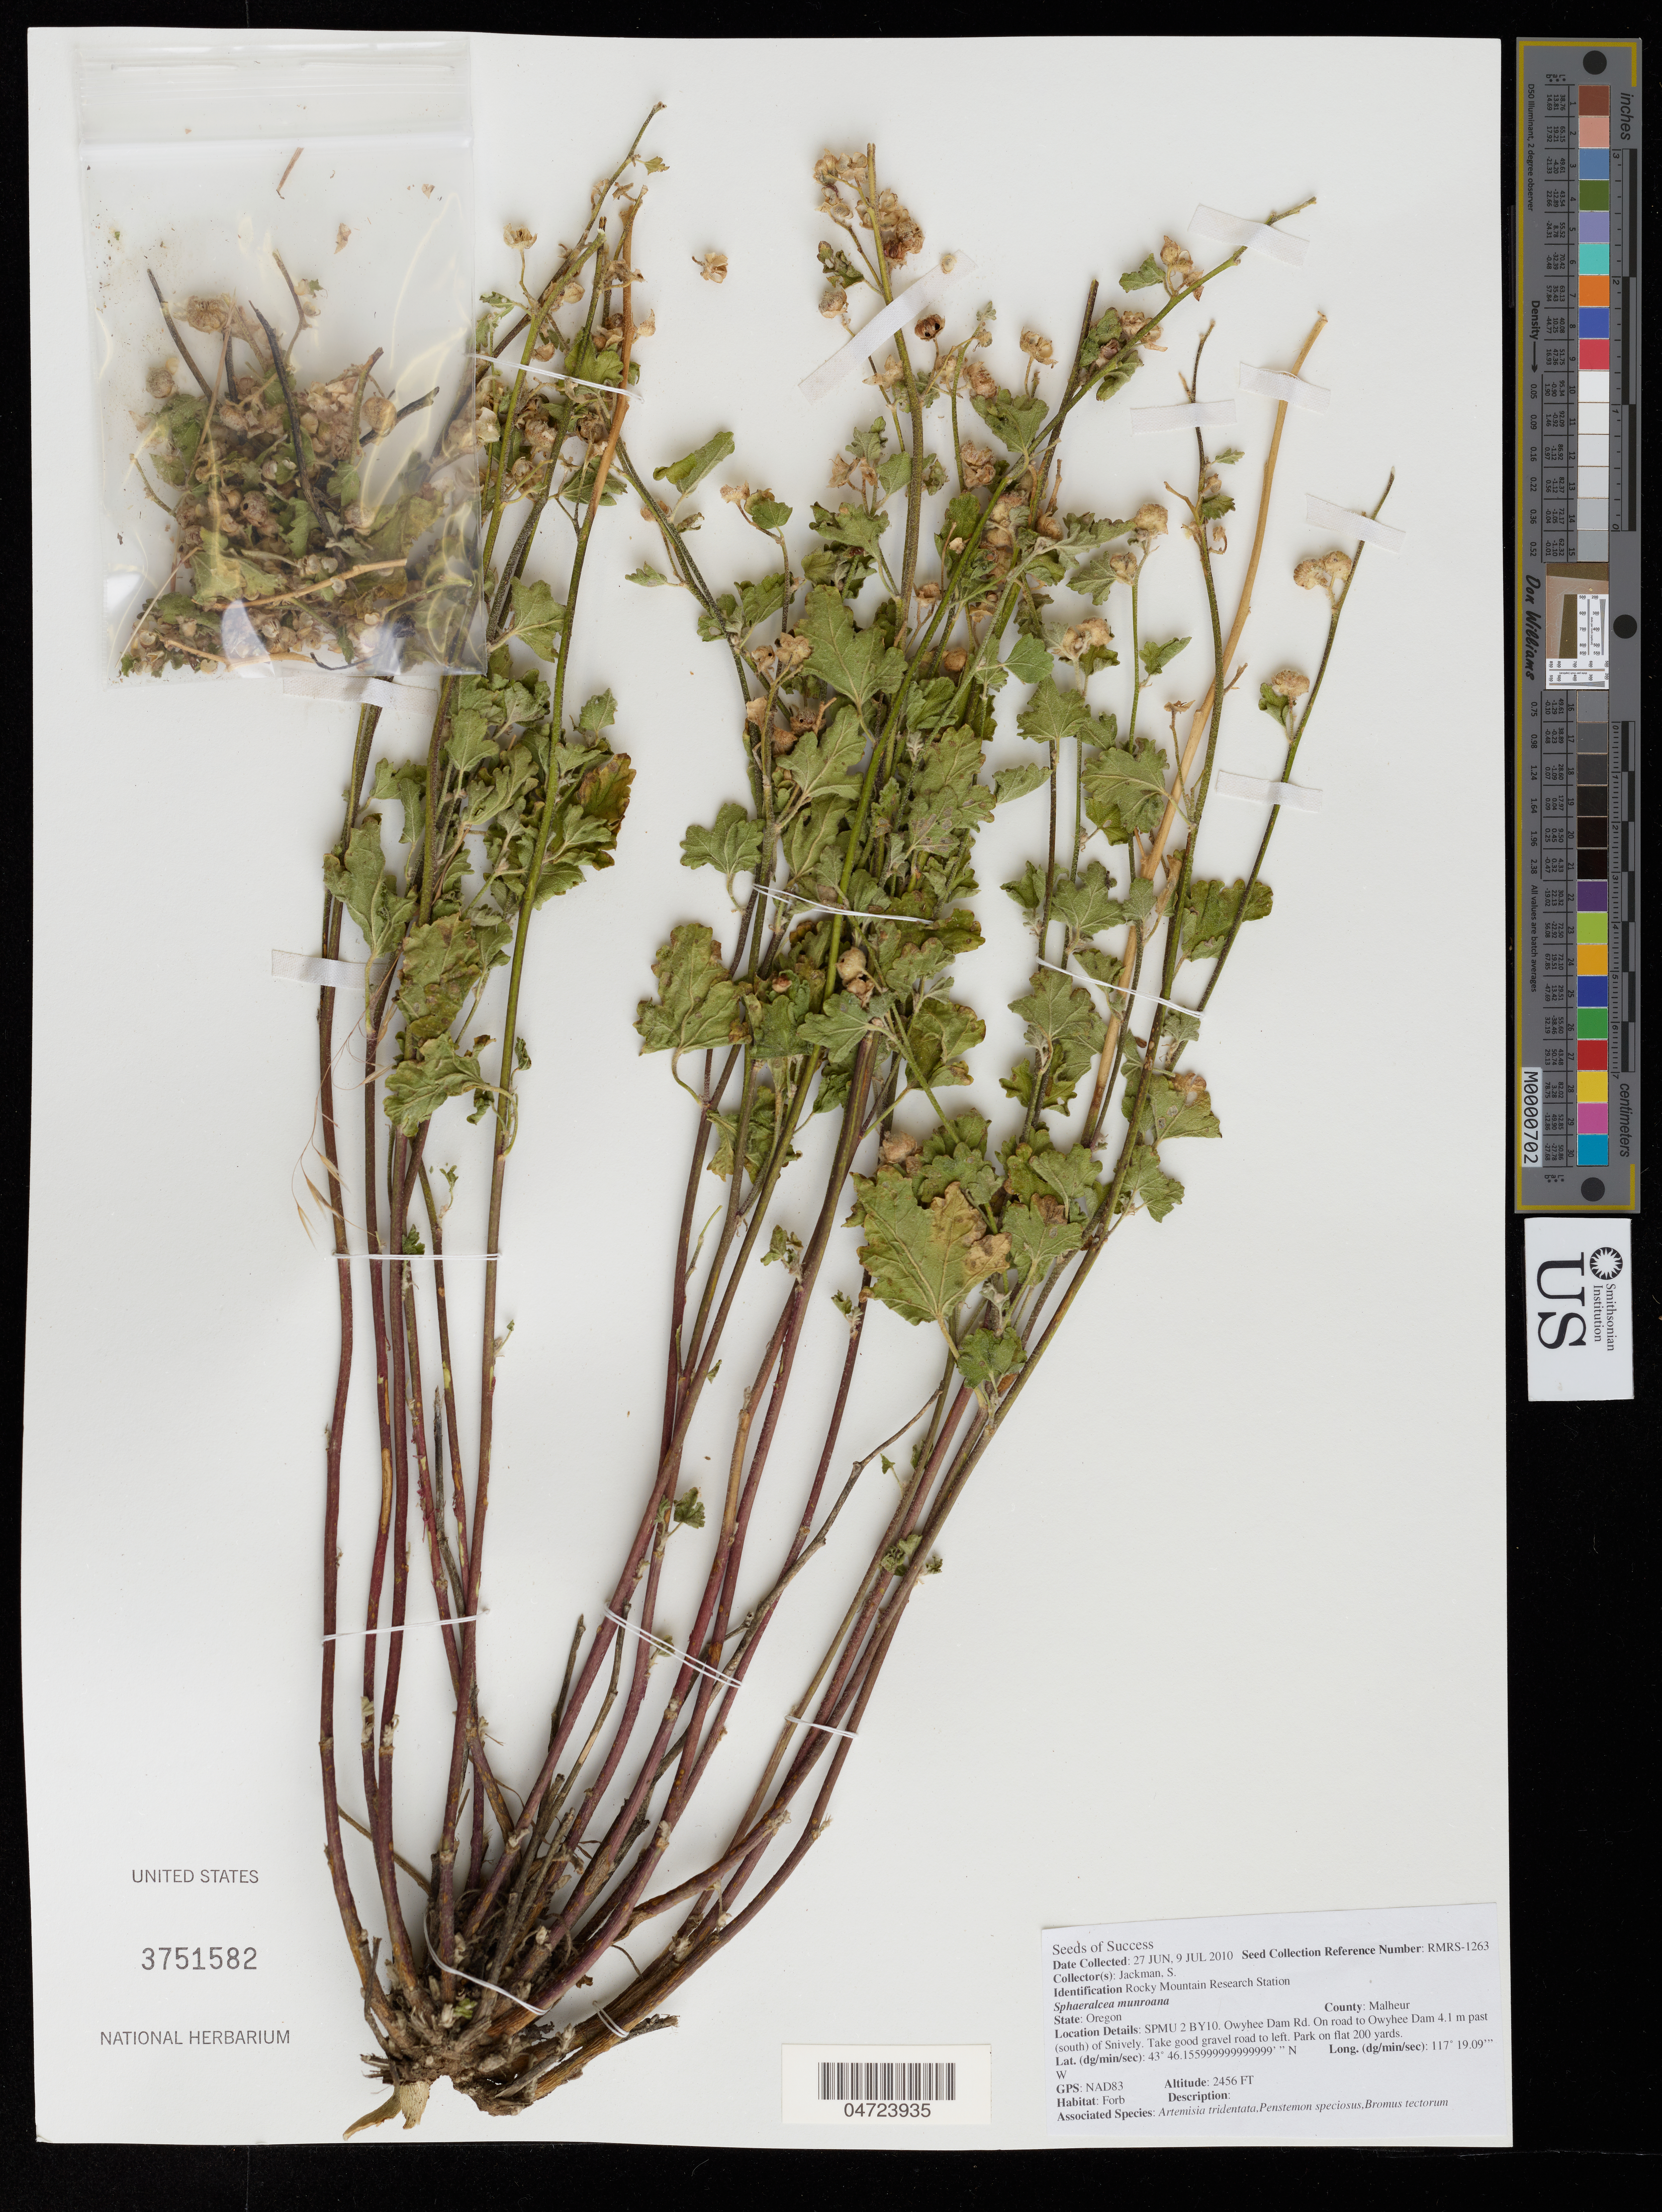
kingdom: Plantae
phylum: Tracheophyta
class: Magnoliopsida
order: Malvales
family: Malvaceae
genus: Sphaeralcea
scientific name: Sphaeralcea munroana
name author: (Douglas ex Lindl.) Spach ex A. Gray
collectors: S. Jackman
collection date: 2010-06-27/2010-07-09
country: United States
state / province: Oregon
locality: County: Malheur. SPMU 2 BY10. Owyhee Dam Rd. On road to Owyhee Dam 4.1 m past (south) of Smively. Take good gravel road to left. Park on flat 200 yards. GPS: NAD83.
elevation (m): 749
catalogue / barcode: US 3751582